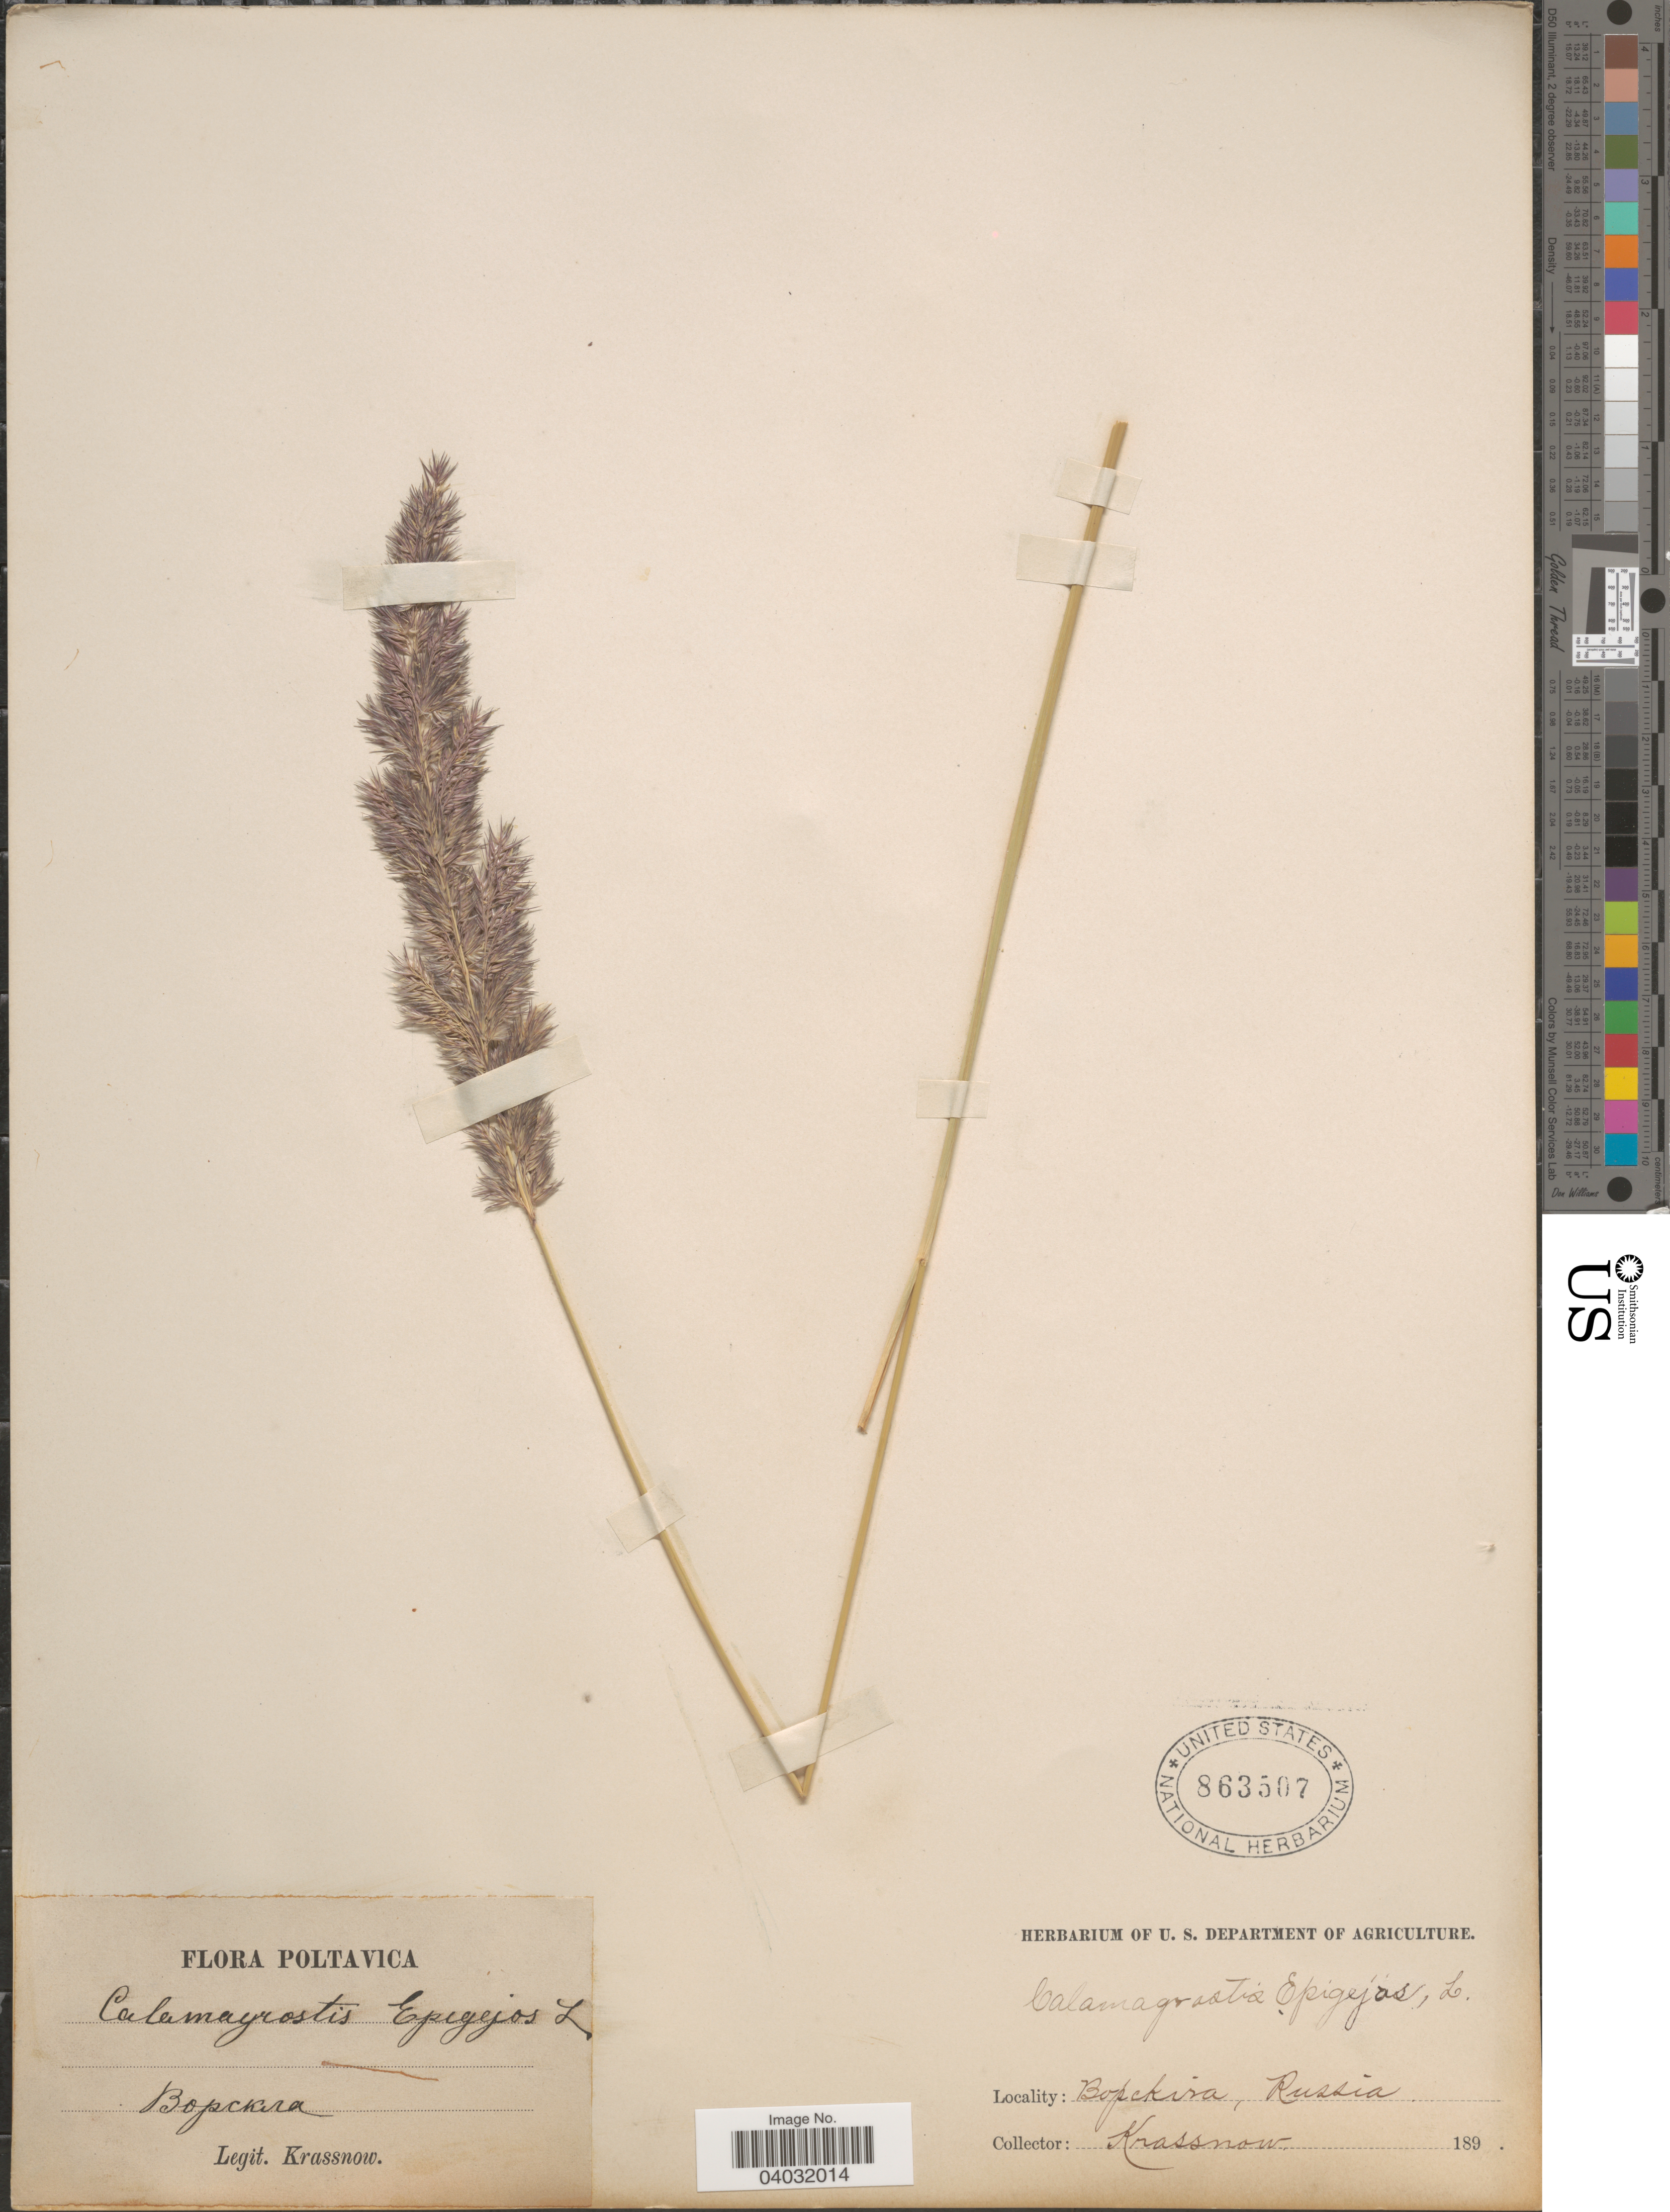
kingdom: Plantae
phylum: Tracheophyta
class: Liliopsida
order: Poales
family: Poaceae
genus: Calamagrostis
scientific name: Calamagrostis epigeios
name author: (L.) Roth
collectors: -. Krassnow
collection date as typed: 189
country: Ukraine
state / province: Poltava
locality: Poltavica. Vorskla.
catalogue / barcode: US 863507